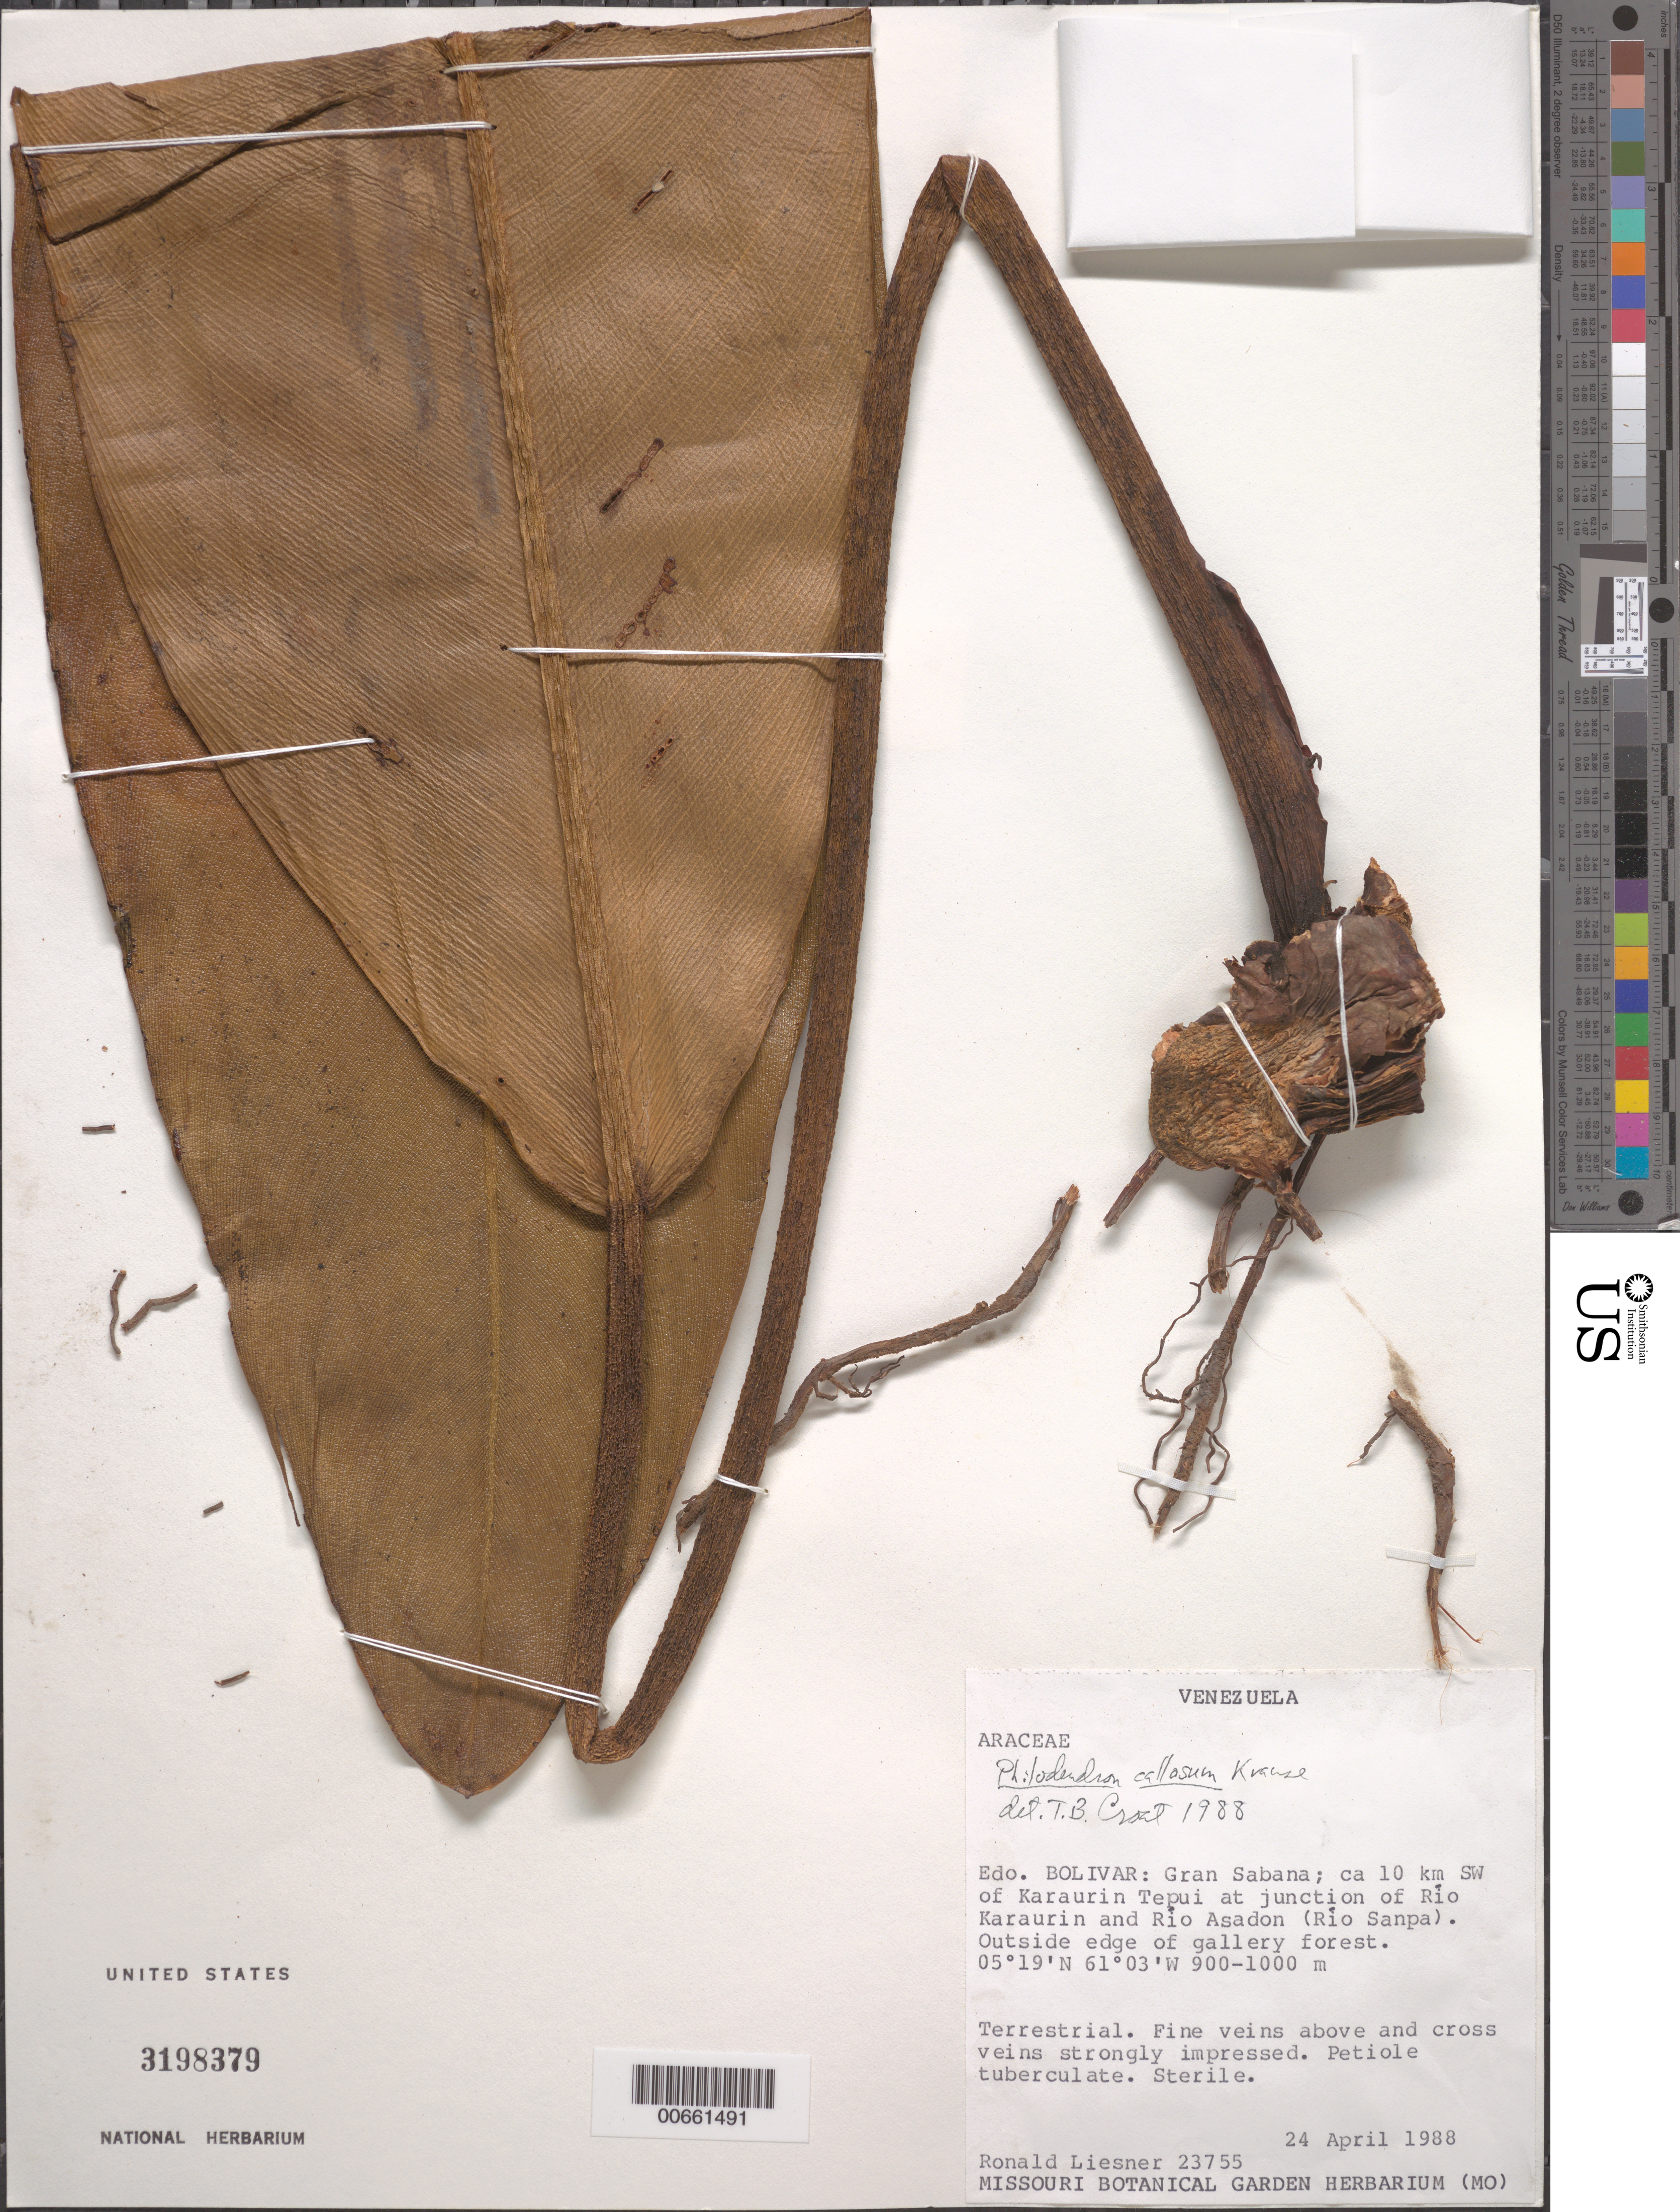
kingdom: Plantae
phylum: Tracheophyta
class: Liliopsida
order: Alismatales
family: Araceae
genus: Philodendron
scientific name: Philodendron callosum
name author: K. Krause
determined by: Croat, Thomas B., Missouri Botanical Garden (MO)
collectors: R. L. Liesner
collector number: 23755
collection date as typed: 24-Apr-88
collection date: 1988-04-24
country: Venezuela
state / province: Bolívar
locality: Gran Sabana, ca 10 km SW of Karaurin tepuí at junction of Río Karaurin and Río Asadon (Río Sanpa)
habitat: Outside edge of gallery forest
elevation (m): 900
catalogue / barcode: US 3198379